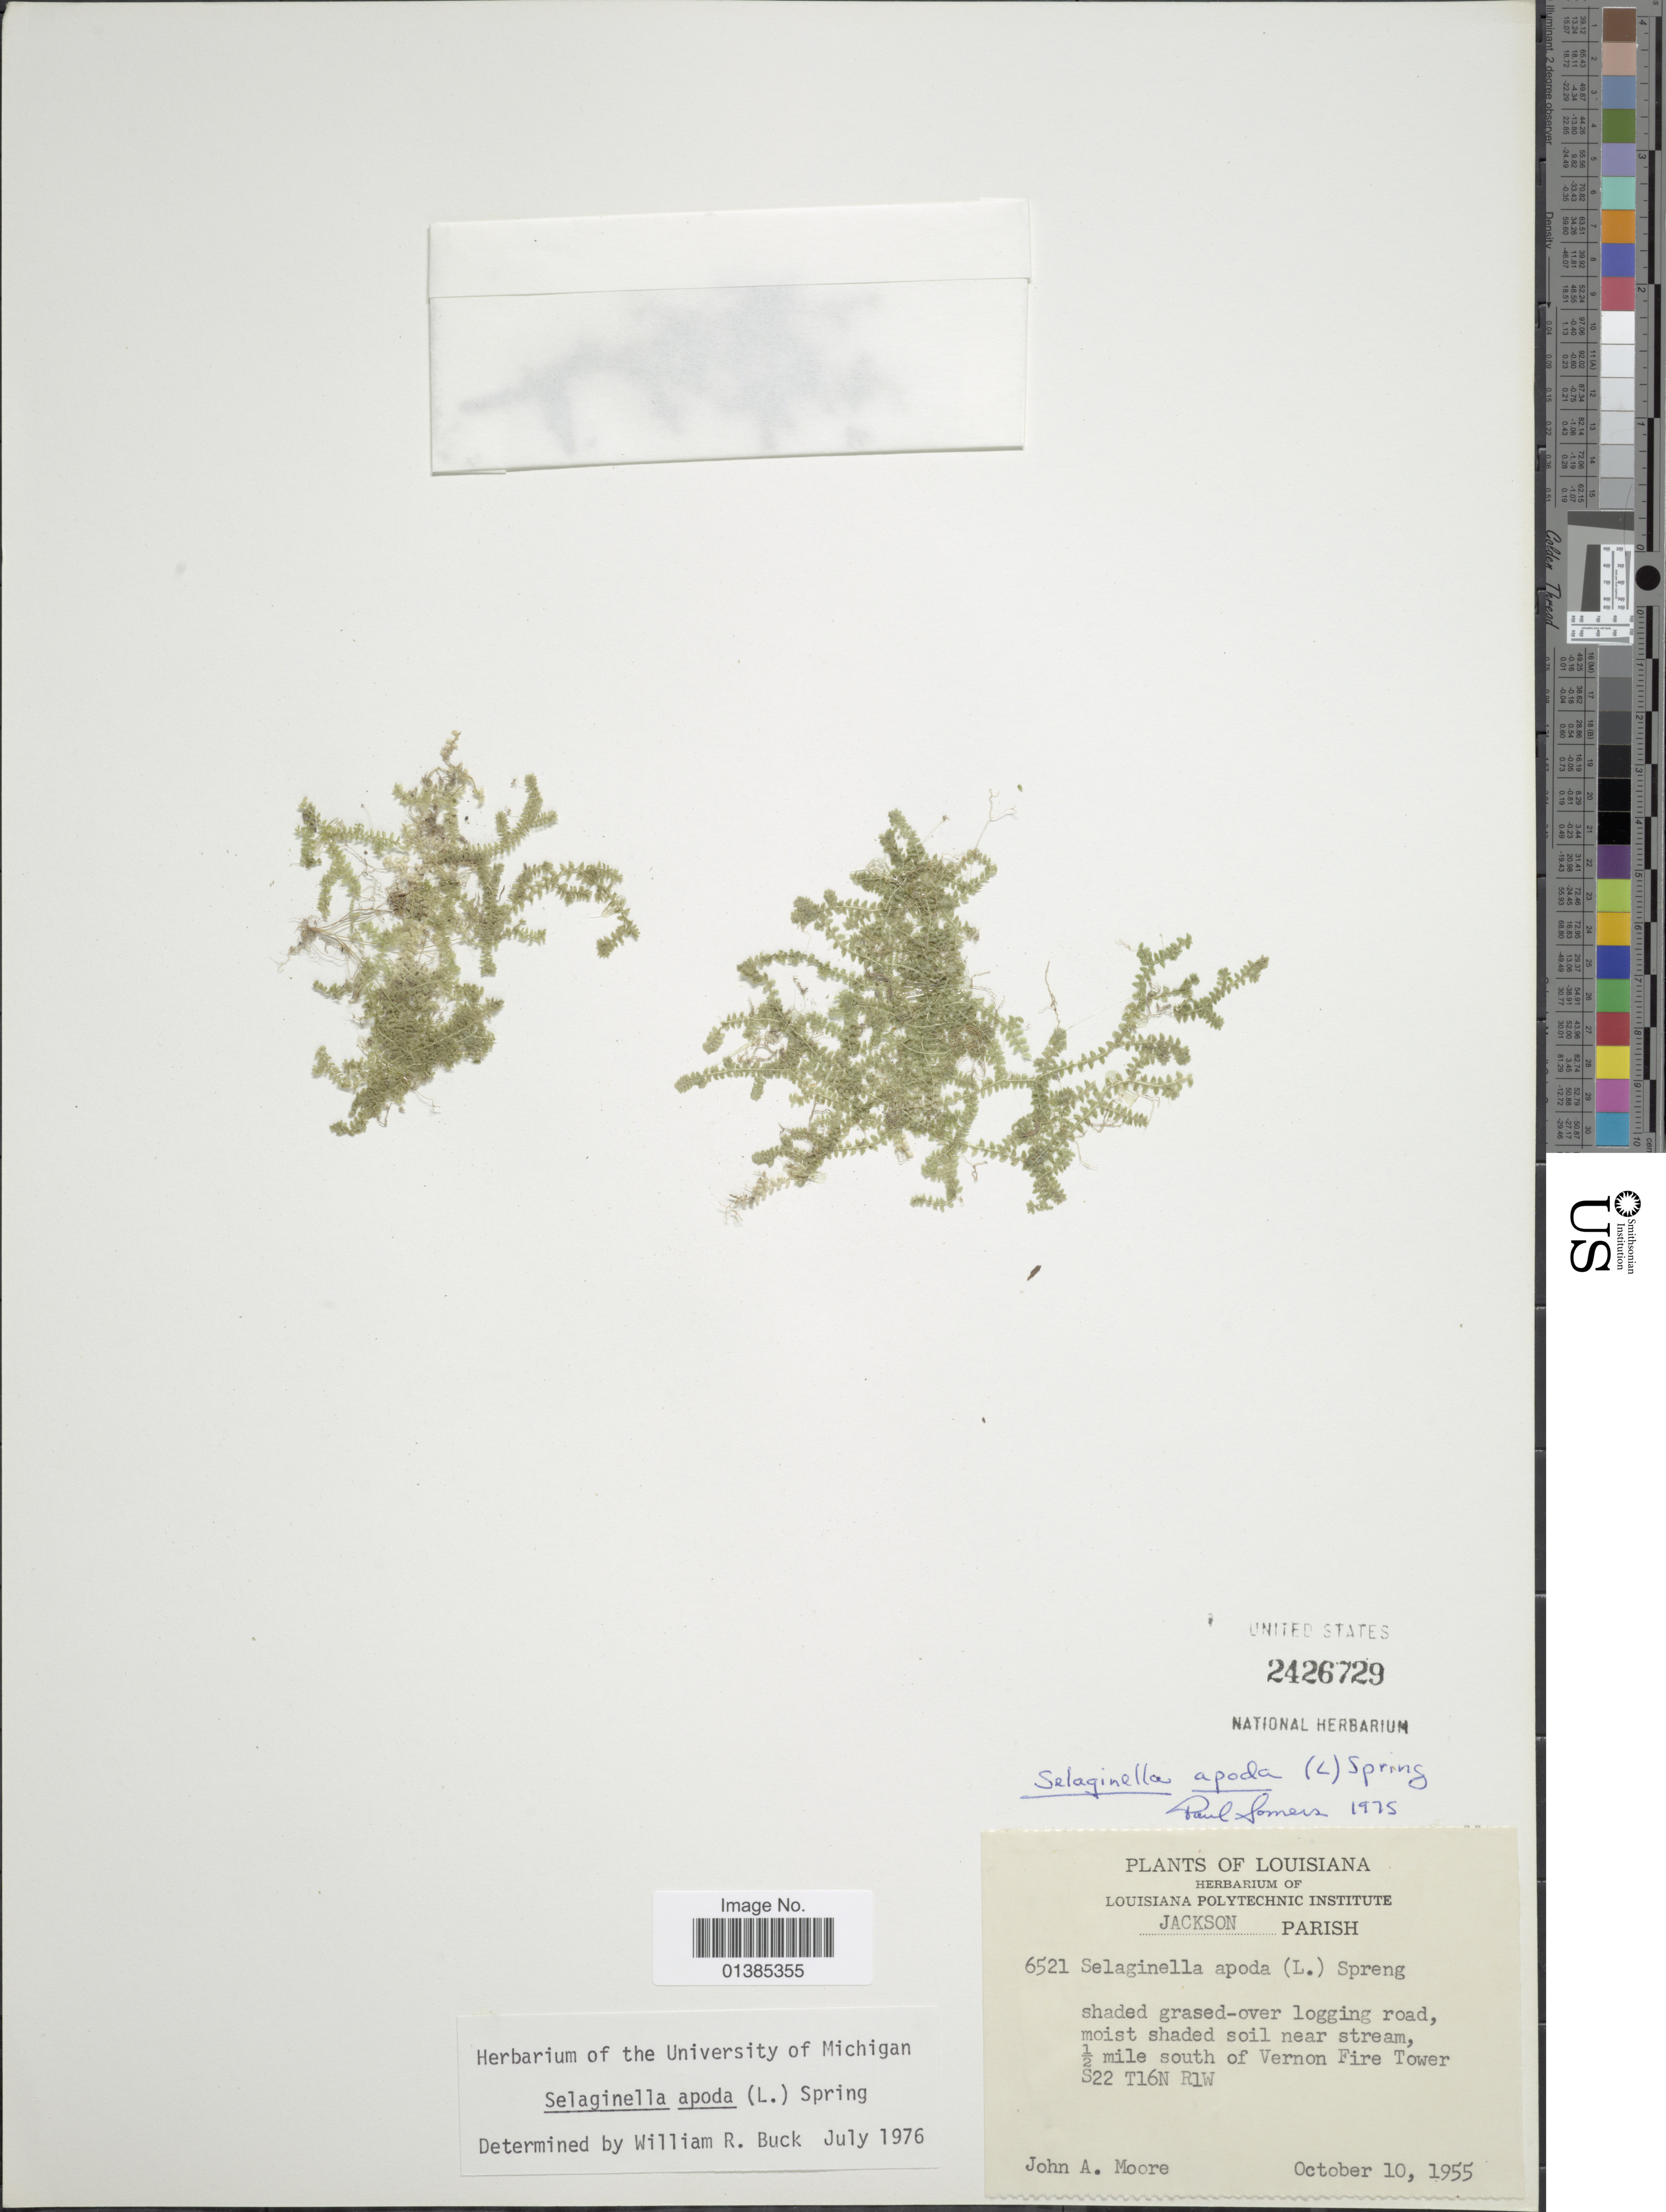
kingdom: Plantae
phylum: Tracheophyta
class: Lycopodiopsida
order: Selaginellales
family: Selaginellaceae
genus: Selaginella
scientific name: Selaginella apus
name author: Spring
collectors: J. A. Moore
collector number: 6521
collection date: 1955-10-10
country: United States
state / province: Louisiana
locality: Jackson Parish. ½ mile south of Vernon Fire Tower S22 T16N R1W.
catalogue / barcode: US 2426729